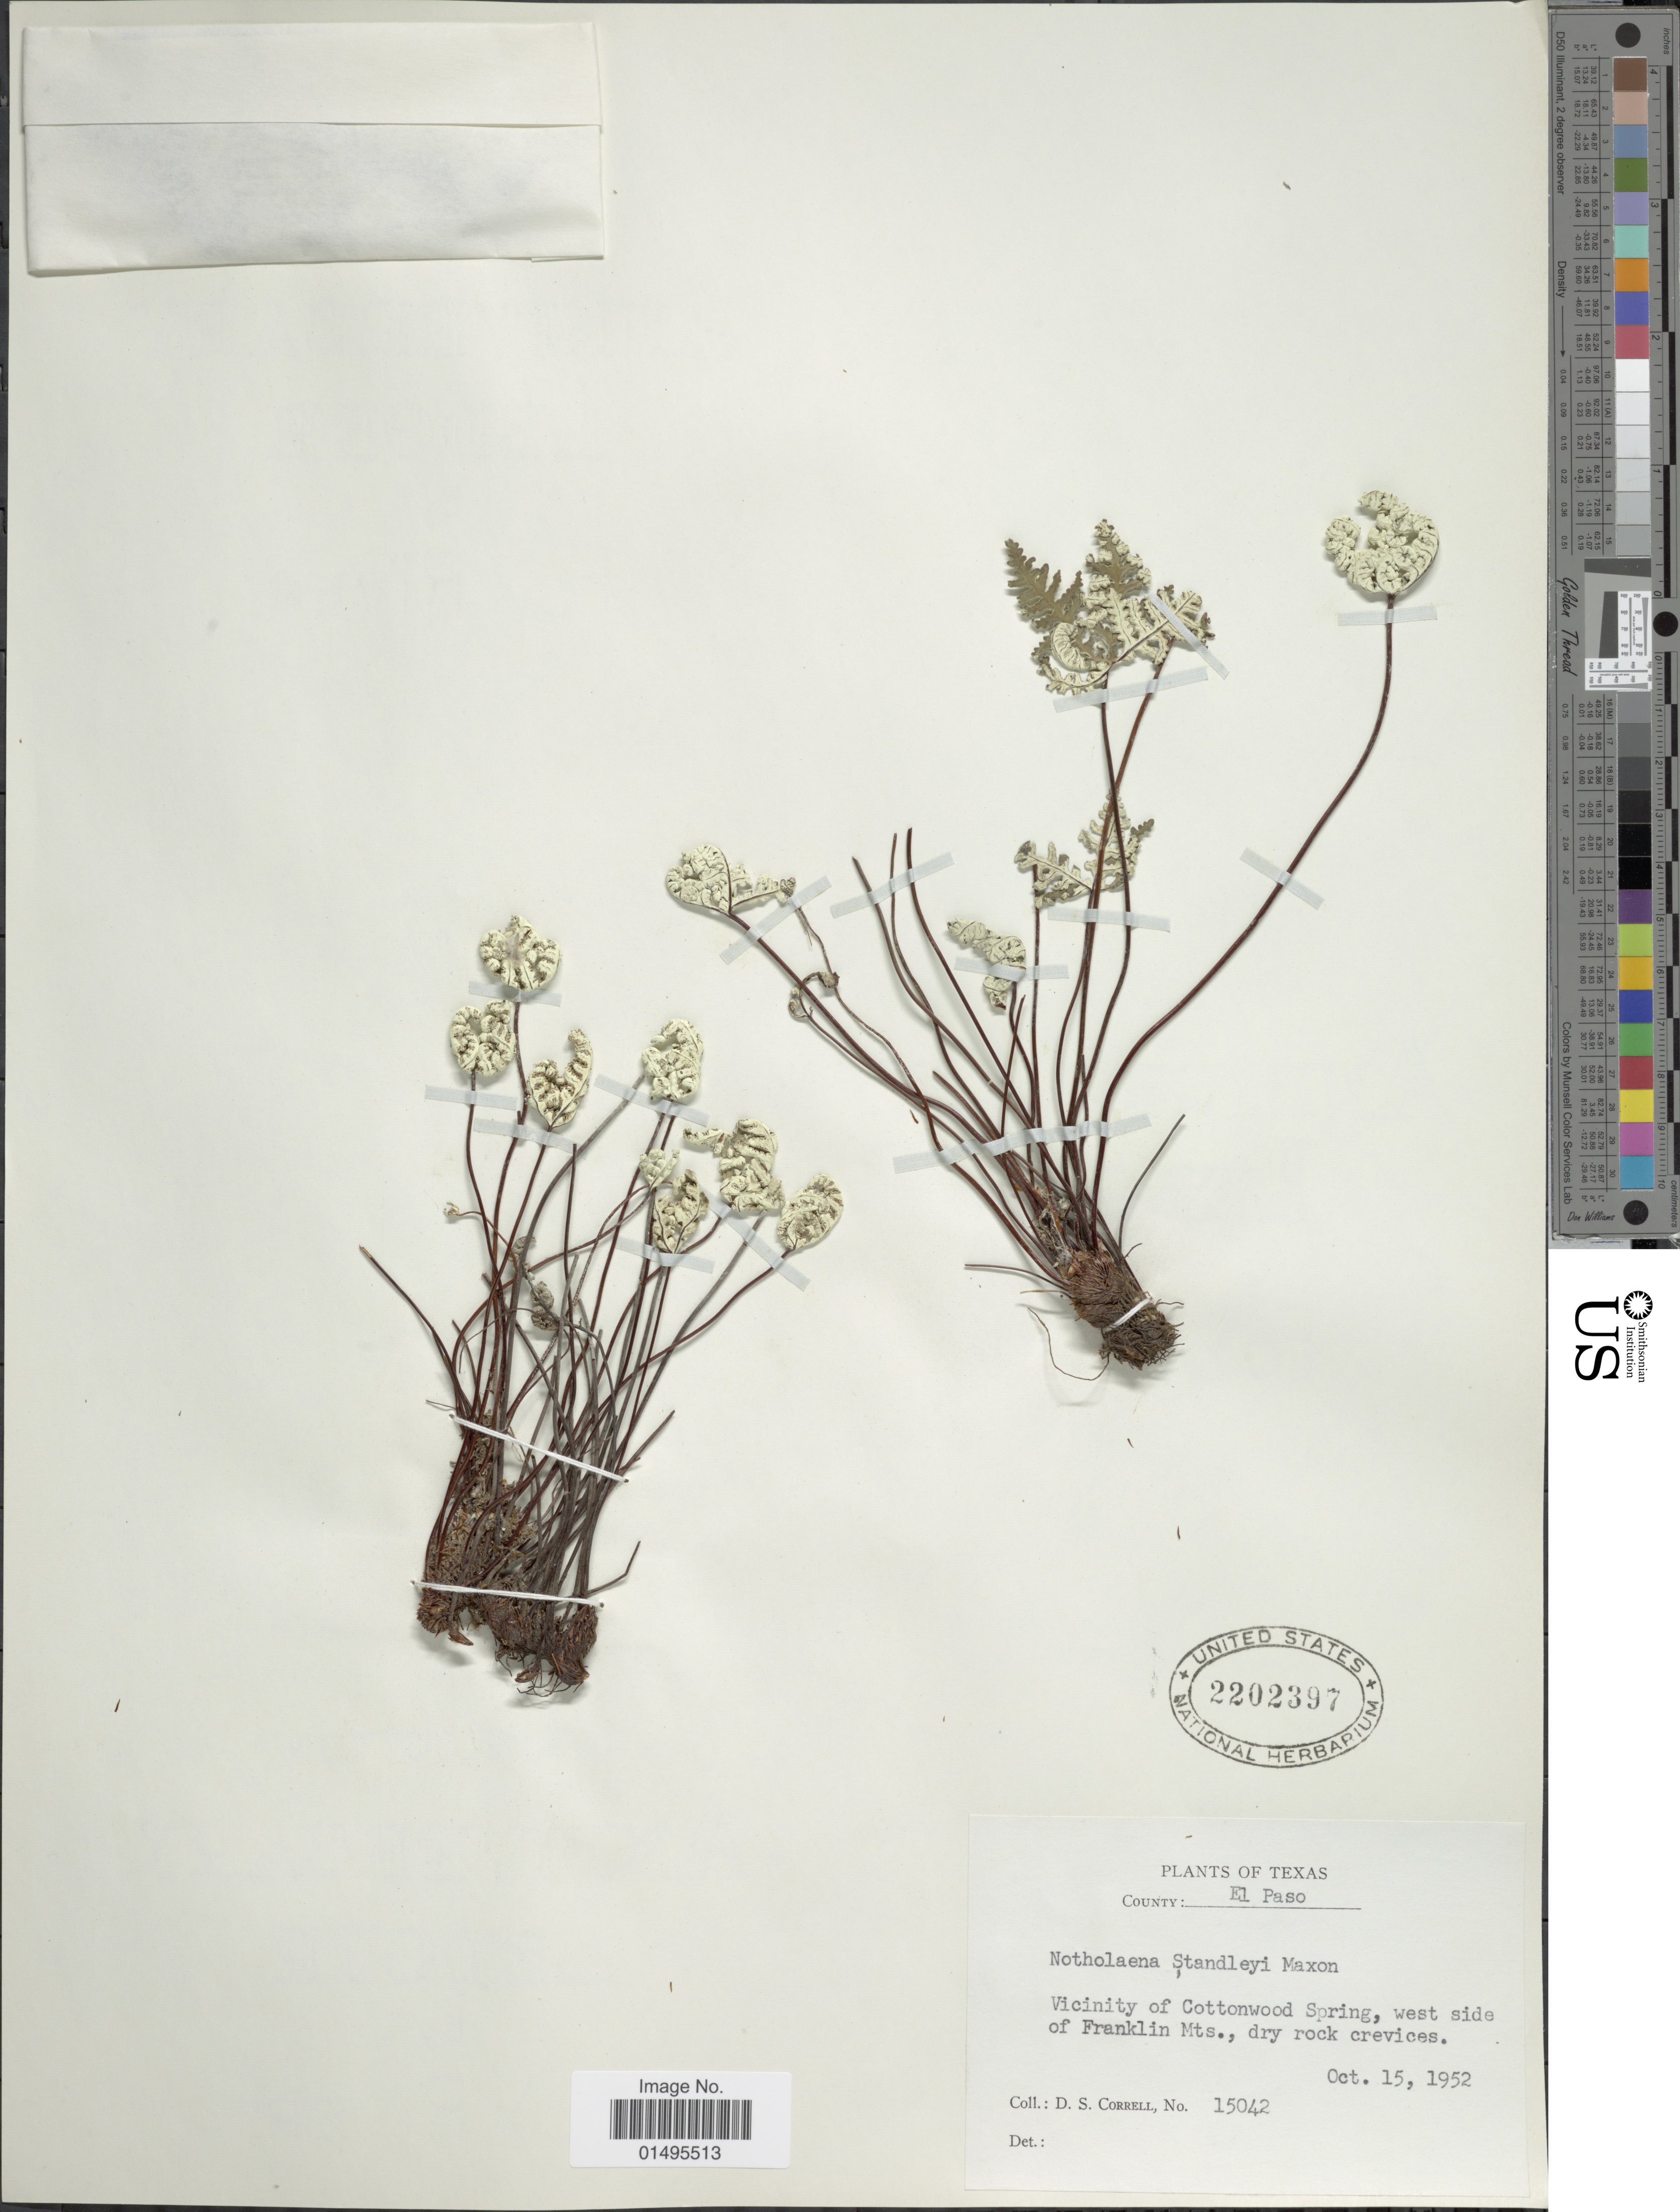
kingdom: Plantae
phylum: Tracheophyta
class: Polypodiopsida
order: Polypodiales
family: Pteridaceae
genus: Notholaena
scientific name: Notholaena standleyi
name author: Maxon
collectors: D. S. Correll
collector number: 15042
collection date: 1952-10-15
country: United States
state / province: Texas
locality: County El Paso, Vicinity of Cottonwood Spring, west side of Franklin Mts. dry rock crevices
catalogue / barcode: US 2202397